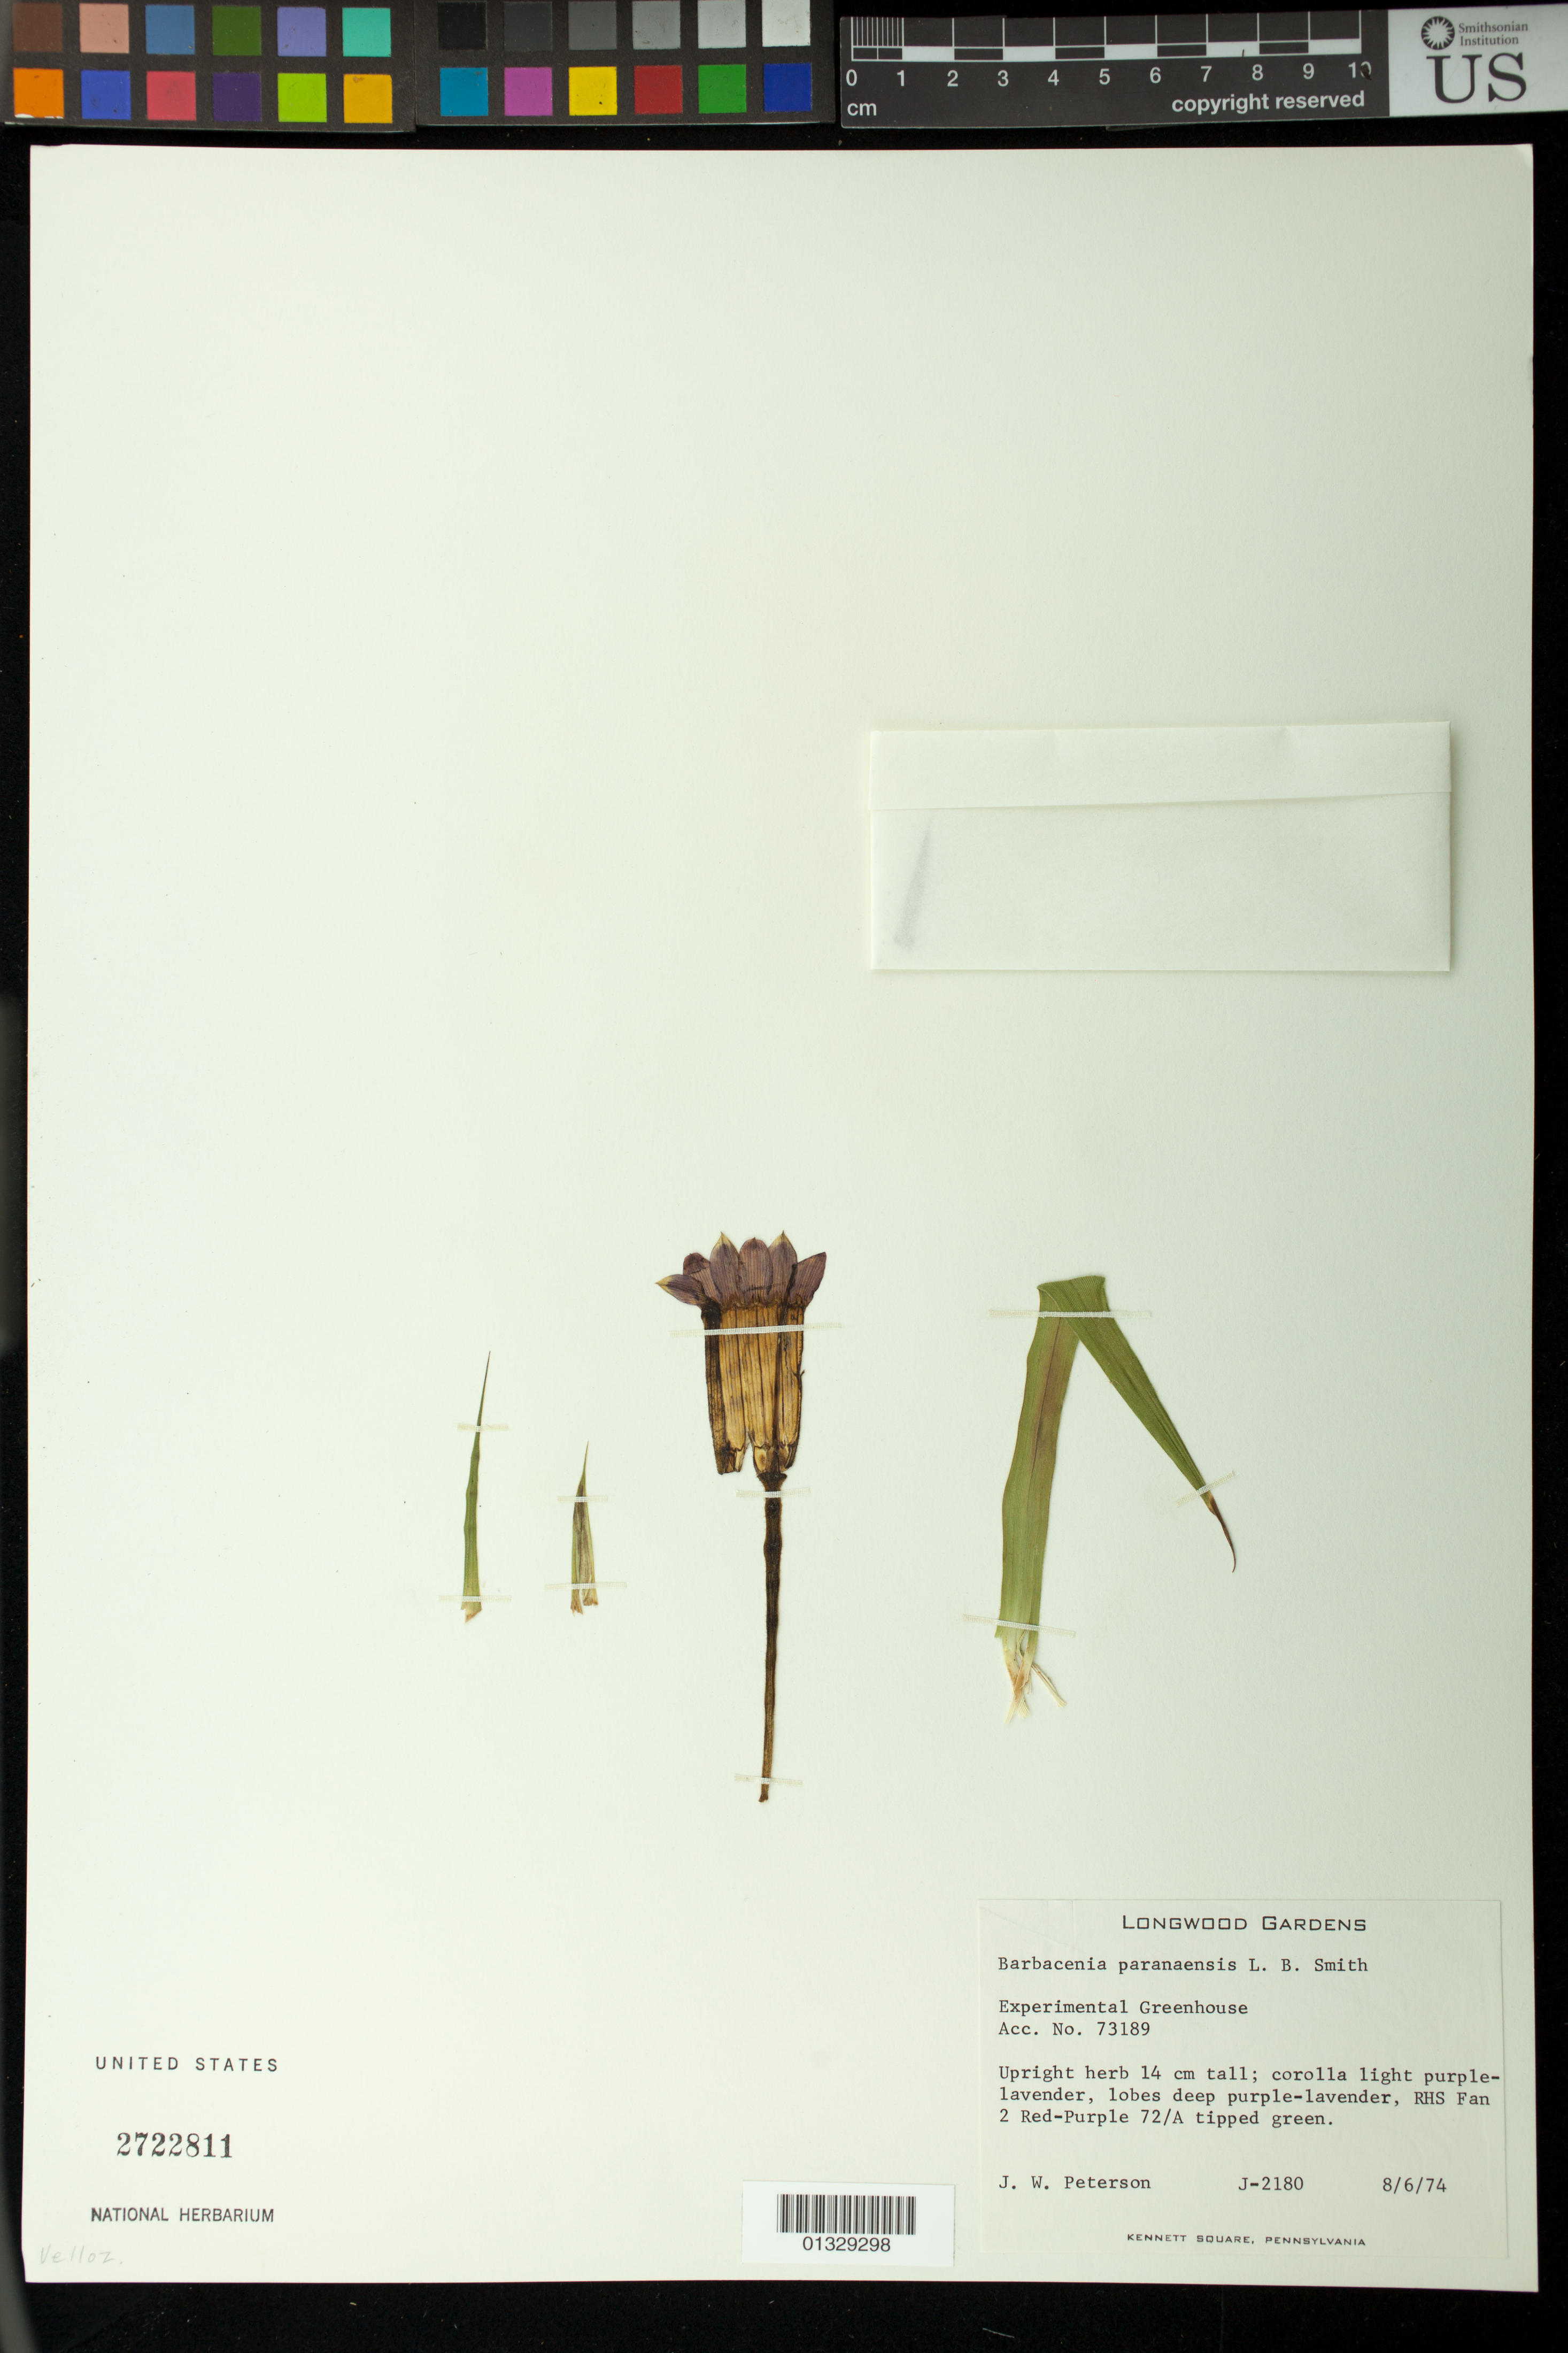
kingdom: Plantae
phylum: Tracheophyta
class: Liliopsida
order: Pandanales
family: Velloziaceae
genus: Barbacenia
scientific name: Barbacenia paranaensis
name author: L.B. Sm.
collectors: J. W. Peterson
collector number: J-2180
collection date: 1974-06-08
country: United States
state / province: Pennsylvania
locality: Kennett Square, Longwood Gardens, Experimental Greenhouse (Acc. n° 73189)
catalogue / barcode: US 2722811